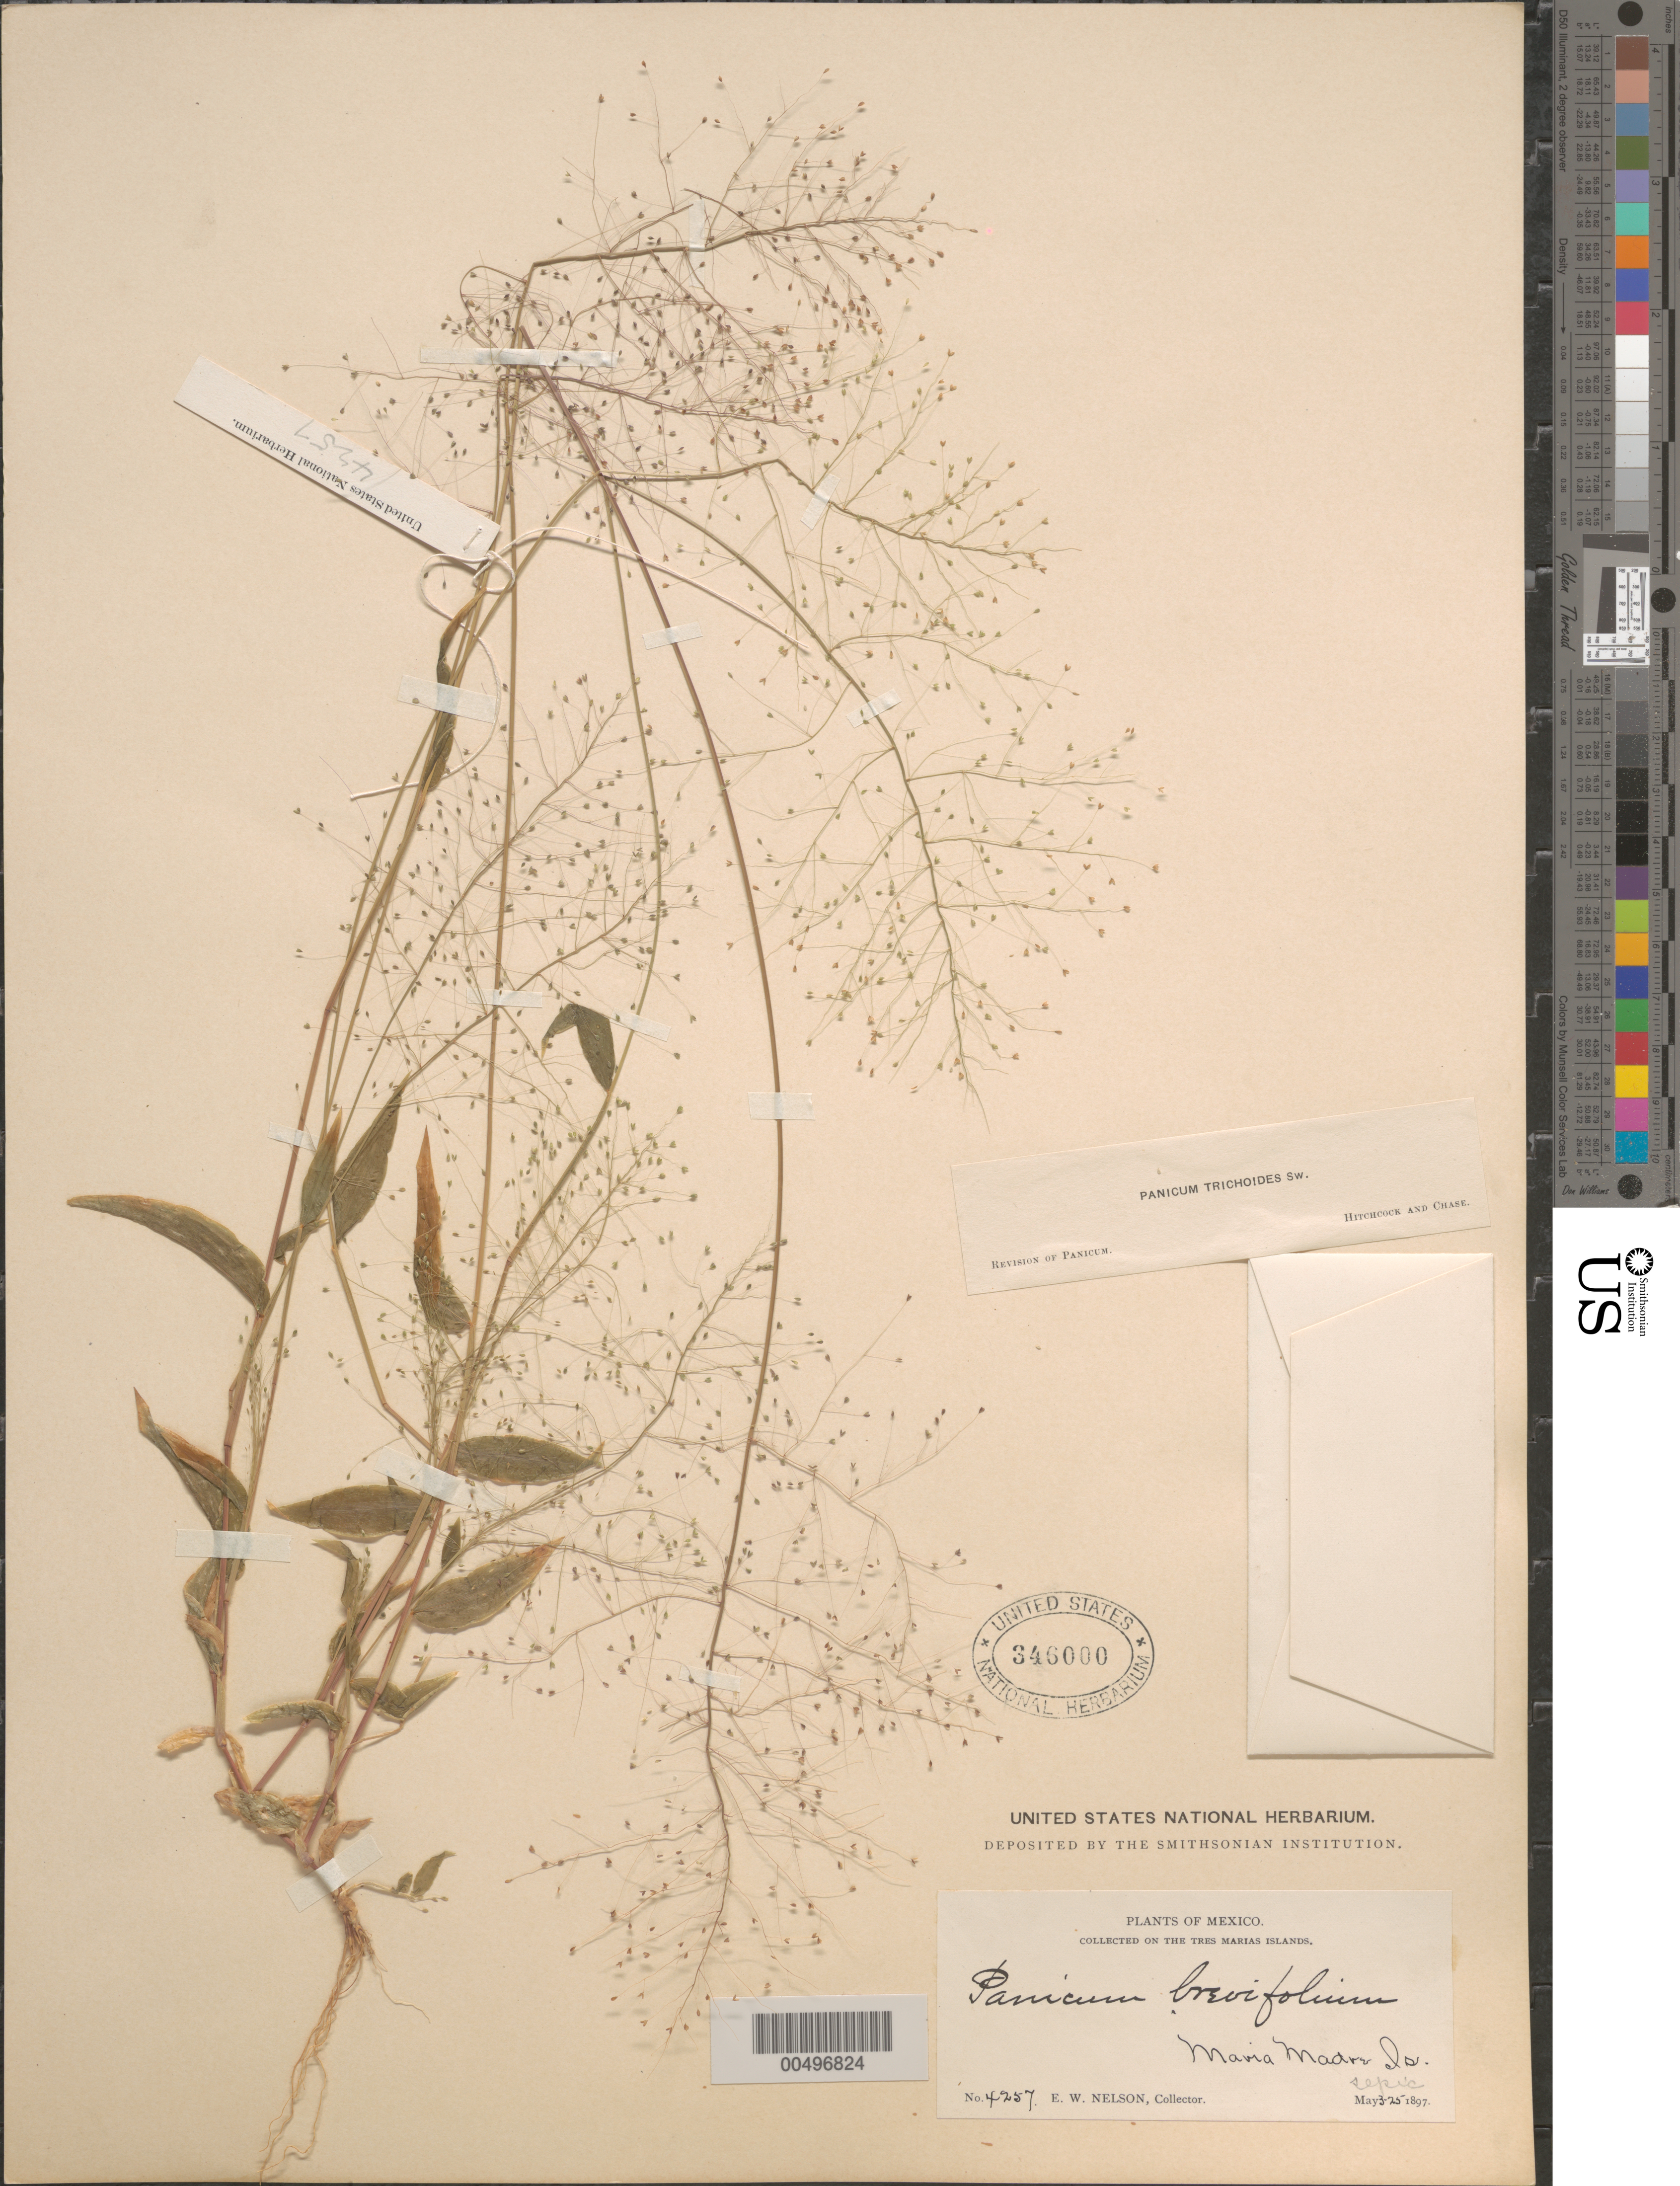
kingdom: Plantae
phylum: Tracheophyta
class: Liliopsida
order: Poales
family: Poaceae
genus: Panicum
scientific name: Panicum trichoides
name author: Sw.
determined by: Hitchcock, A. S.; Chase, [M.] A.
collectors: E. W. Nelson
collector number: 4257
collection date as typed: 3 May 1897 to 25 May 1897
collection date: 1897-05-03/1897-05-25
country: Mexico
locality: Tres Marias Islands, Maria Madre Is.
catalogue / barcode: US 346000